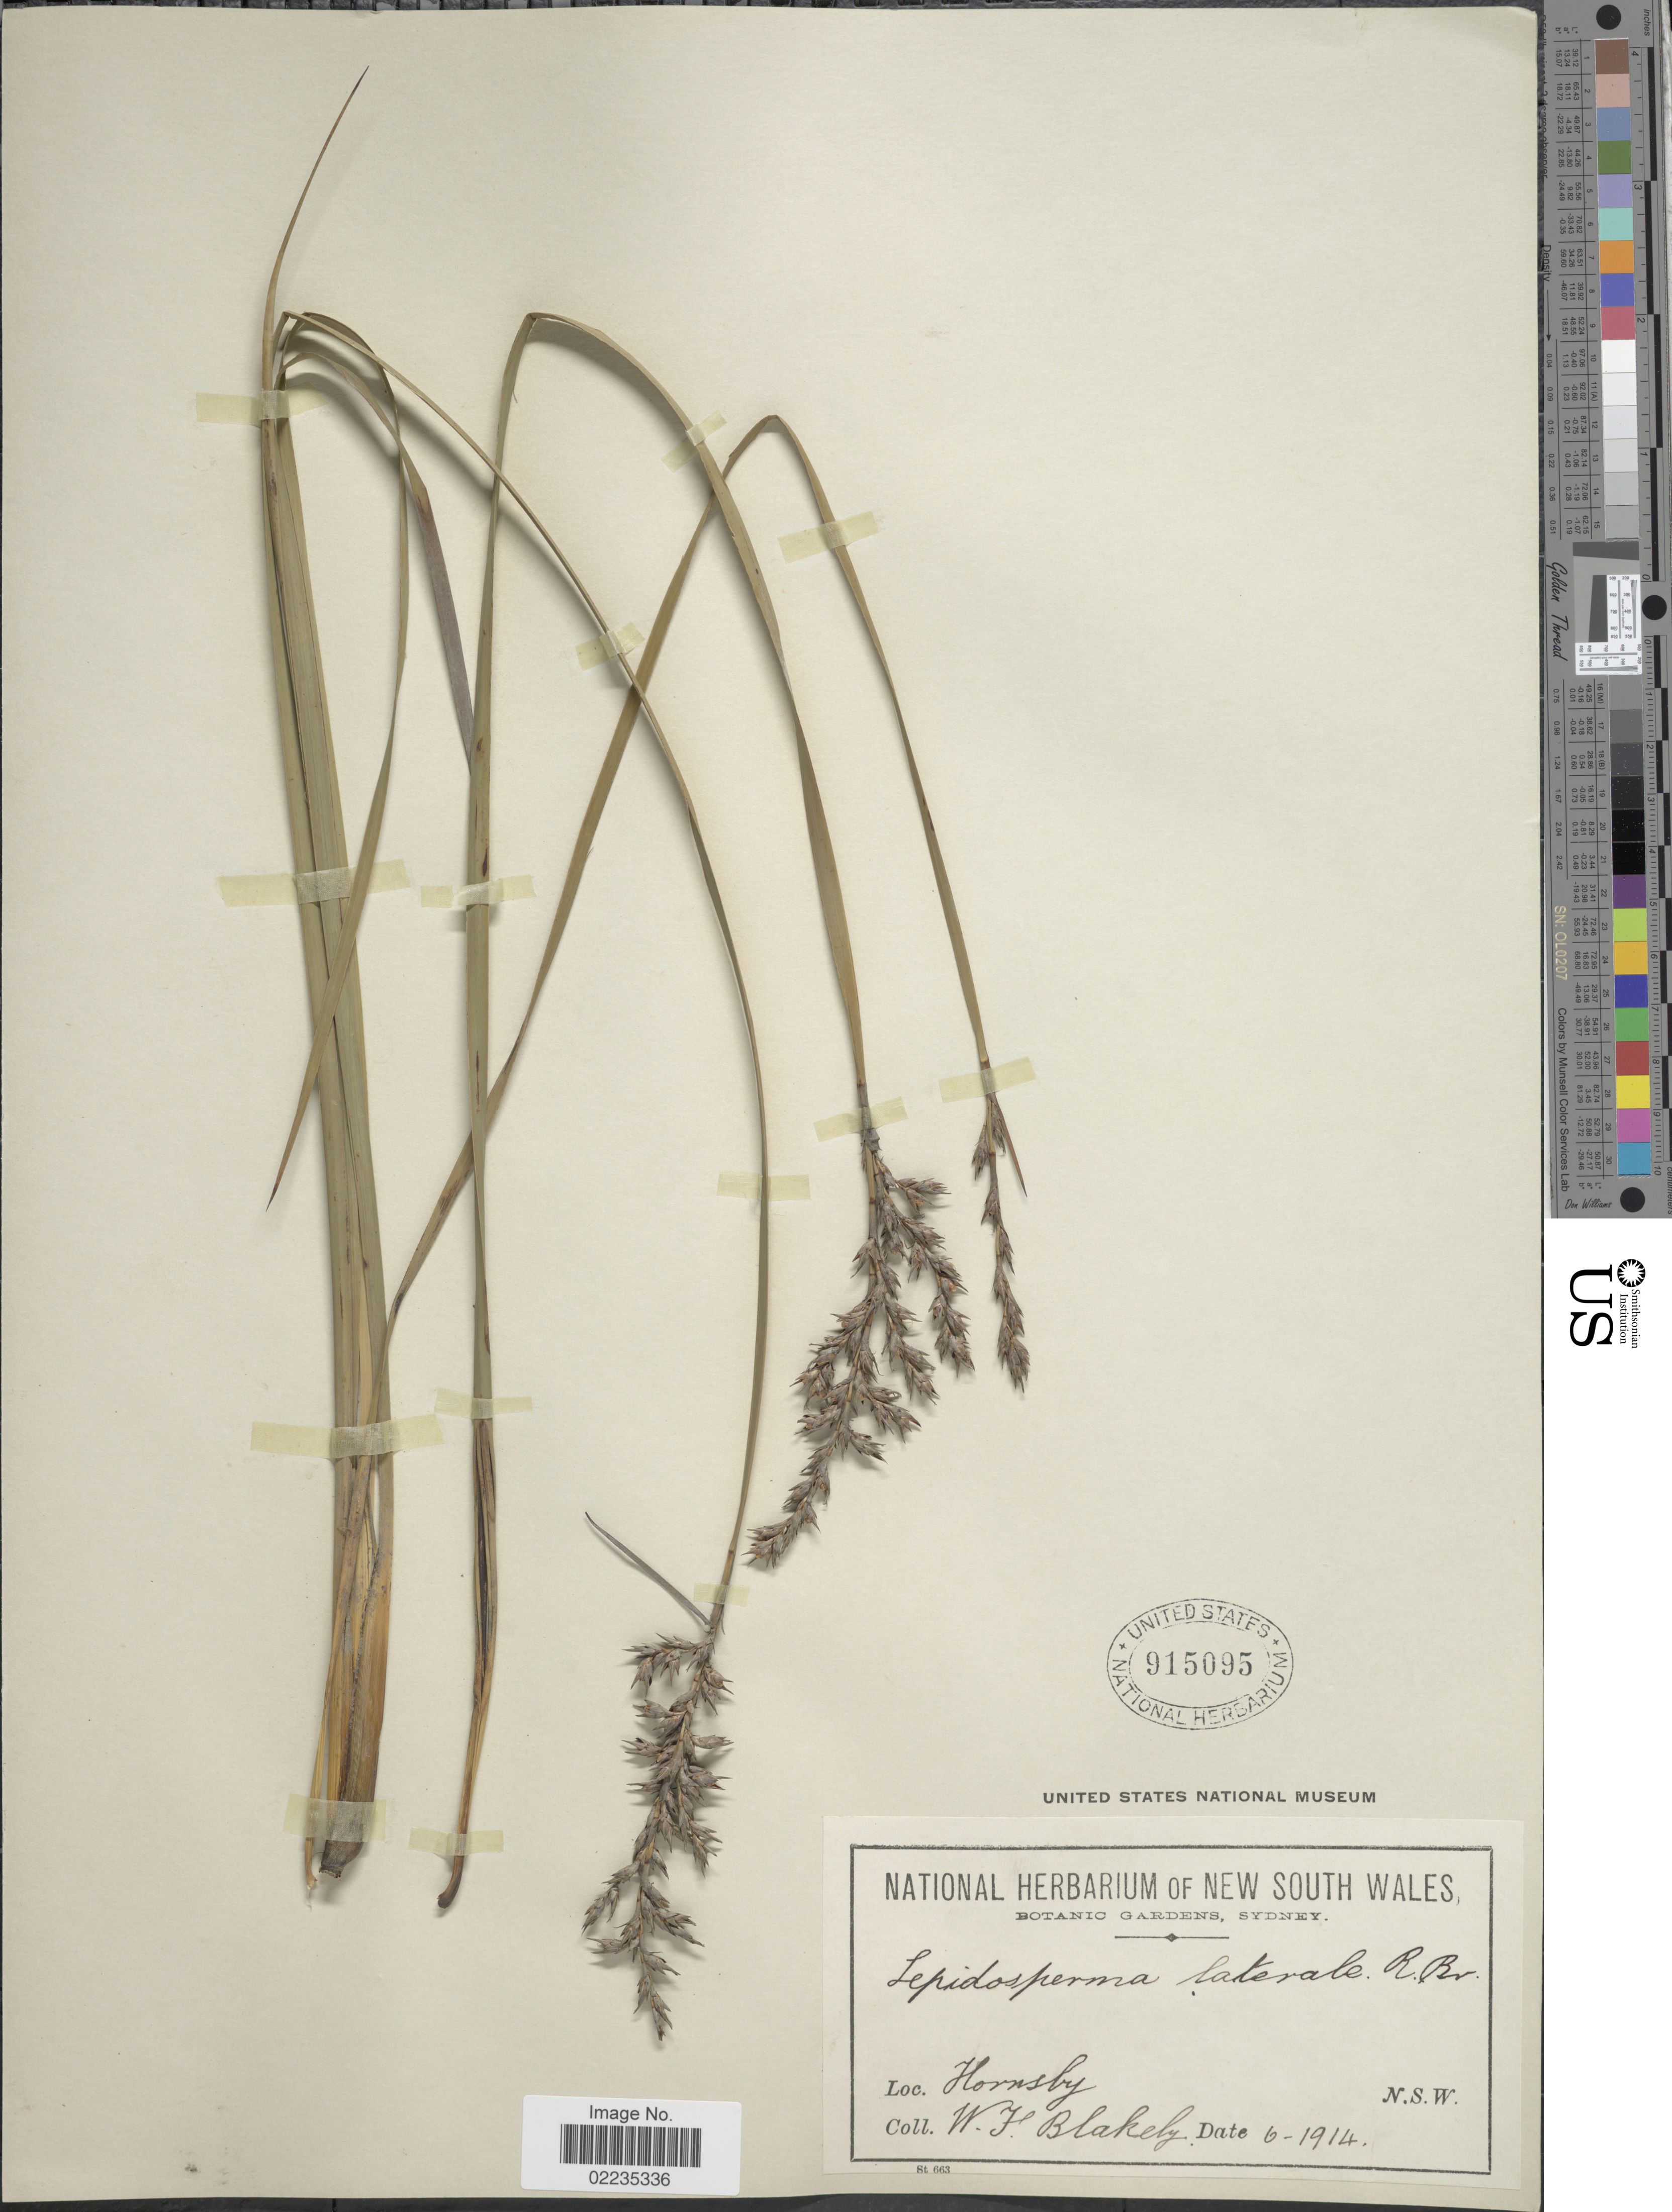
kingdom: Plantae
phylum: Tracheophyta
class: Liliopsida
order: Poales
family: Cyperaceae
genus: Lepidosperma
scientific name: Lepidosperma laterale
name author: R. Br.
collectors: W. Blakely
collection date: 1914-06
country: Australia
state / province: New South Wales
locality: Hornsby, N.S.W.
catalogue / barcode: US 915095